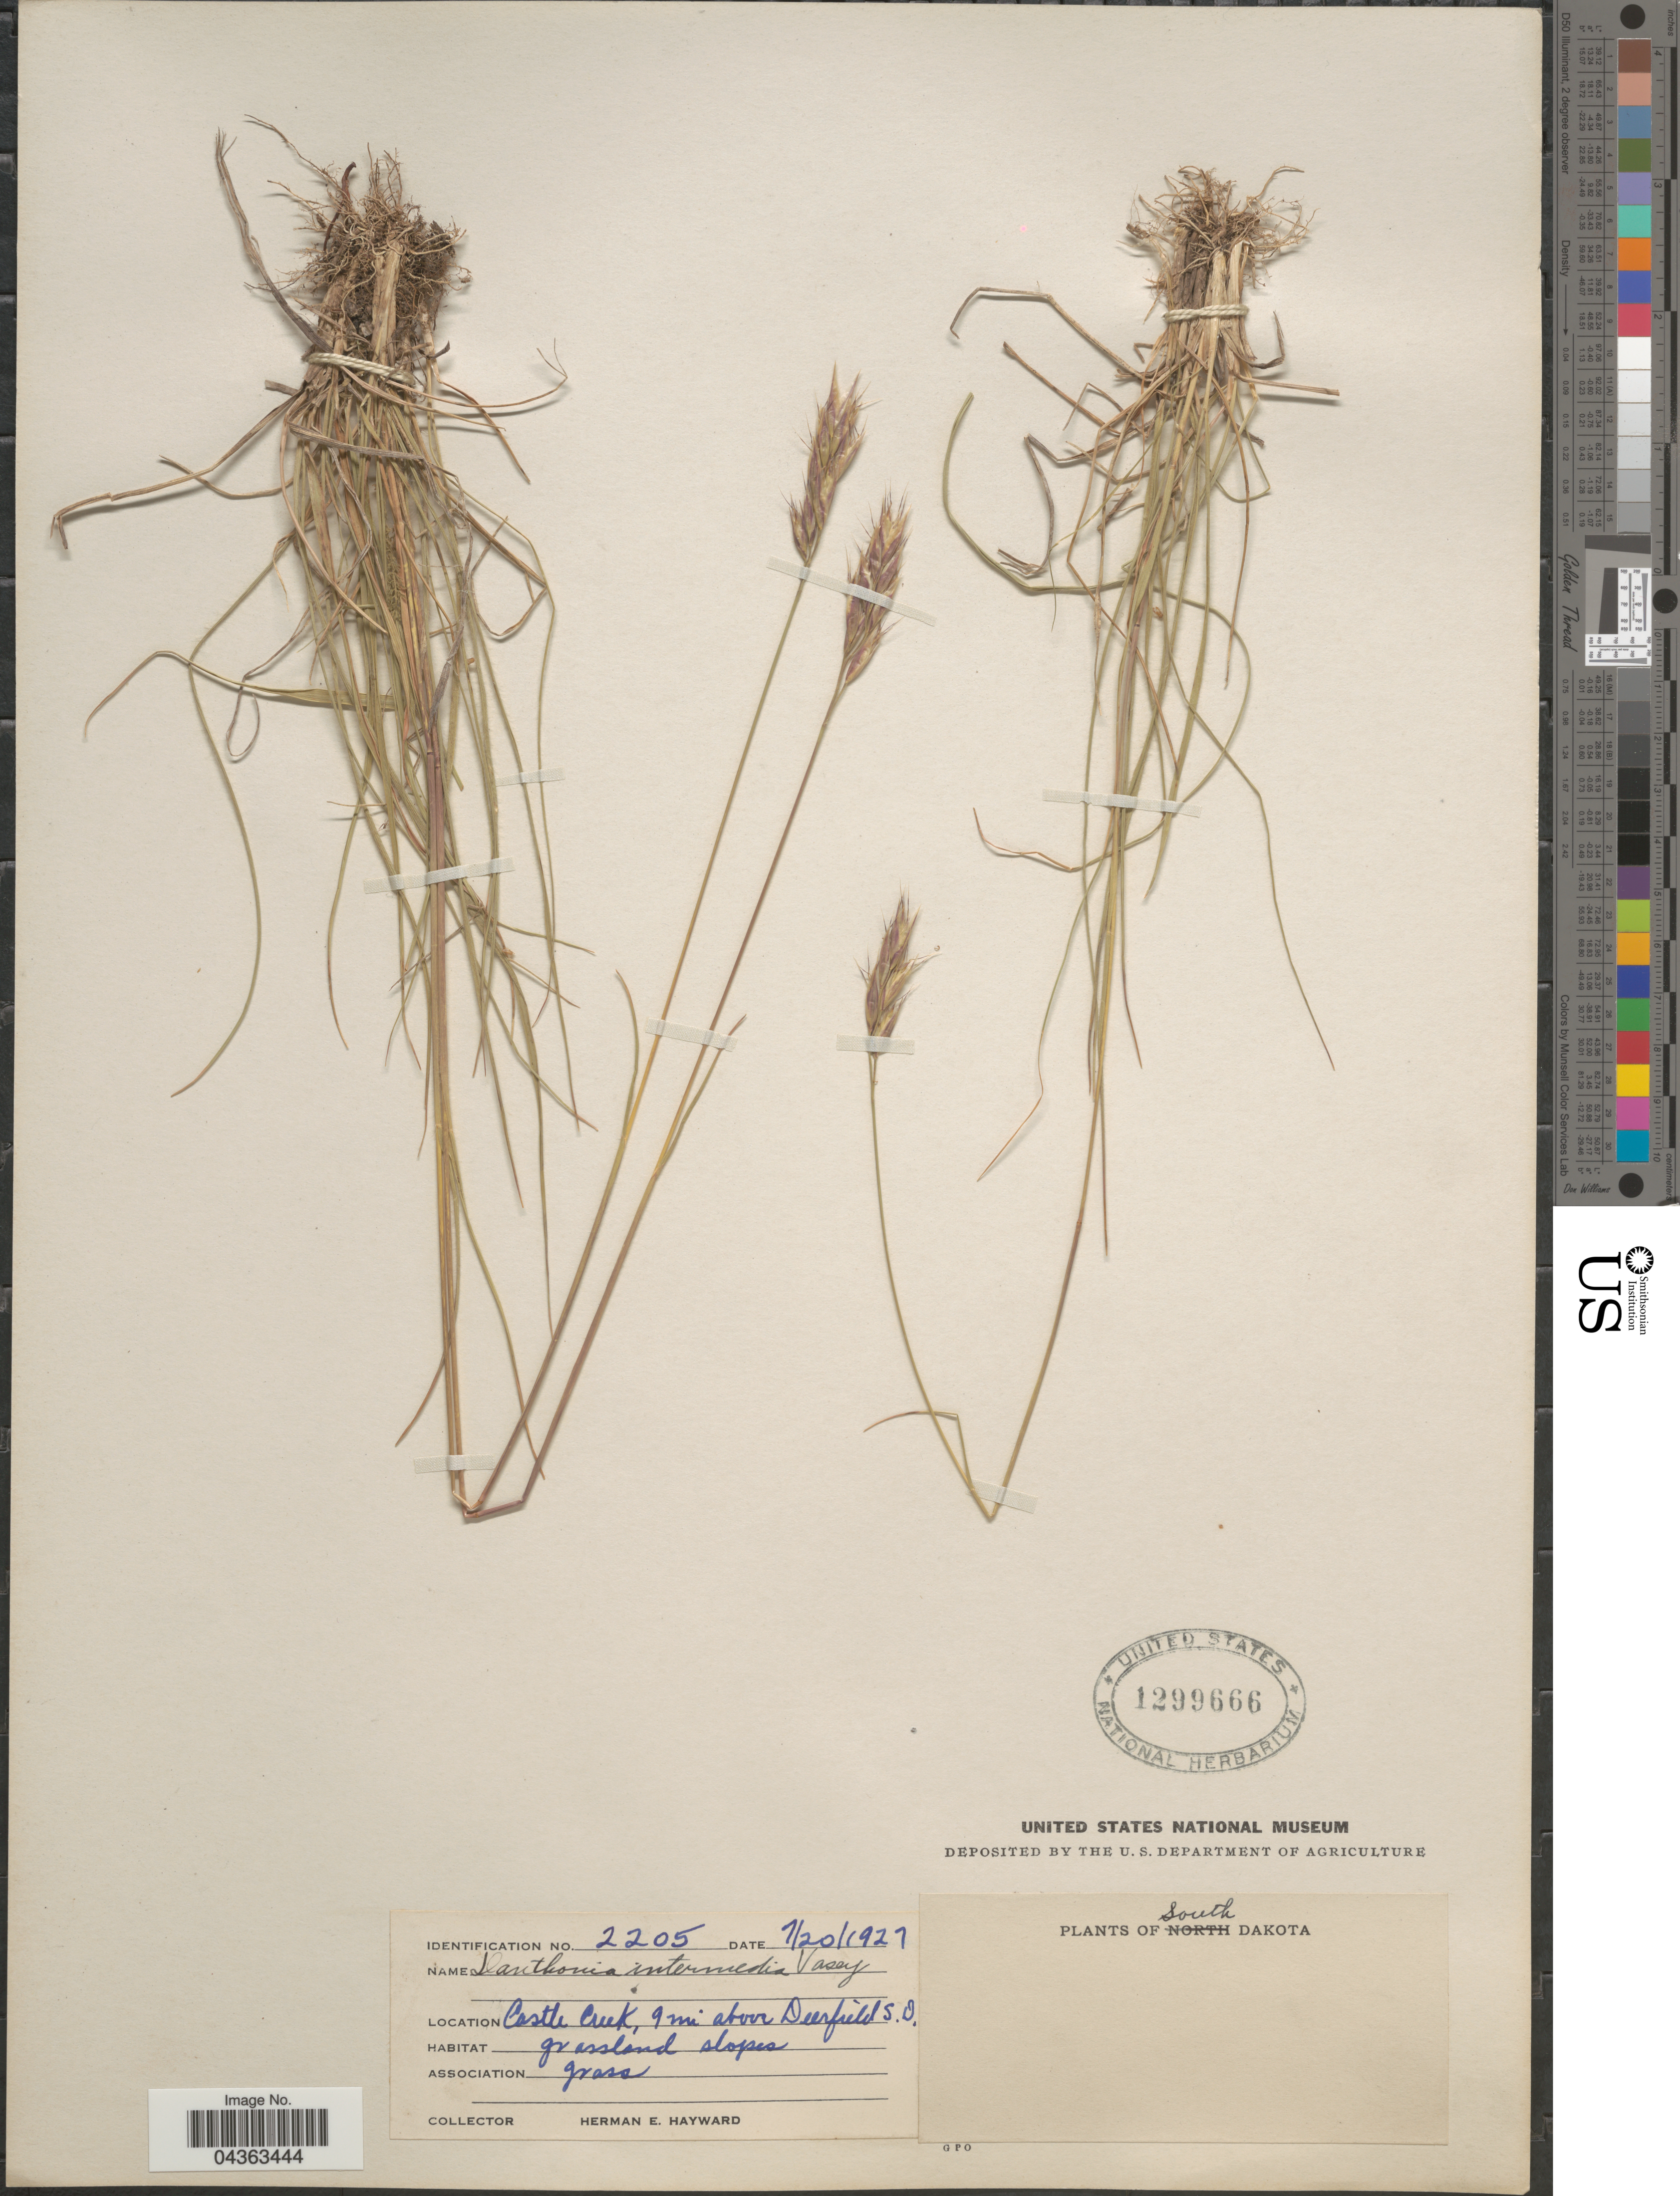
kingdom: Plantae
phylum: Tracheophyta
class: Liliopsida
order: Poales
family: Poaceae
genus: Danthonia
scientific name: Danthonia intermedia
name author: Vasey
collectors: H. Hayward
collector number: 2205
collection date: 1927-07-20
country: United States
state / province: South Dakota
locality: Castle Creek, 9 mi above Deerfield. Grassland slopes.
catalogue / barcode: US 1299666